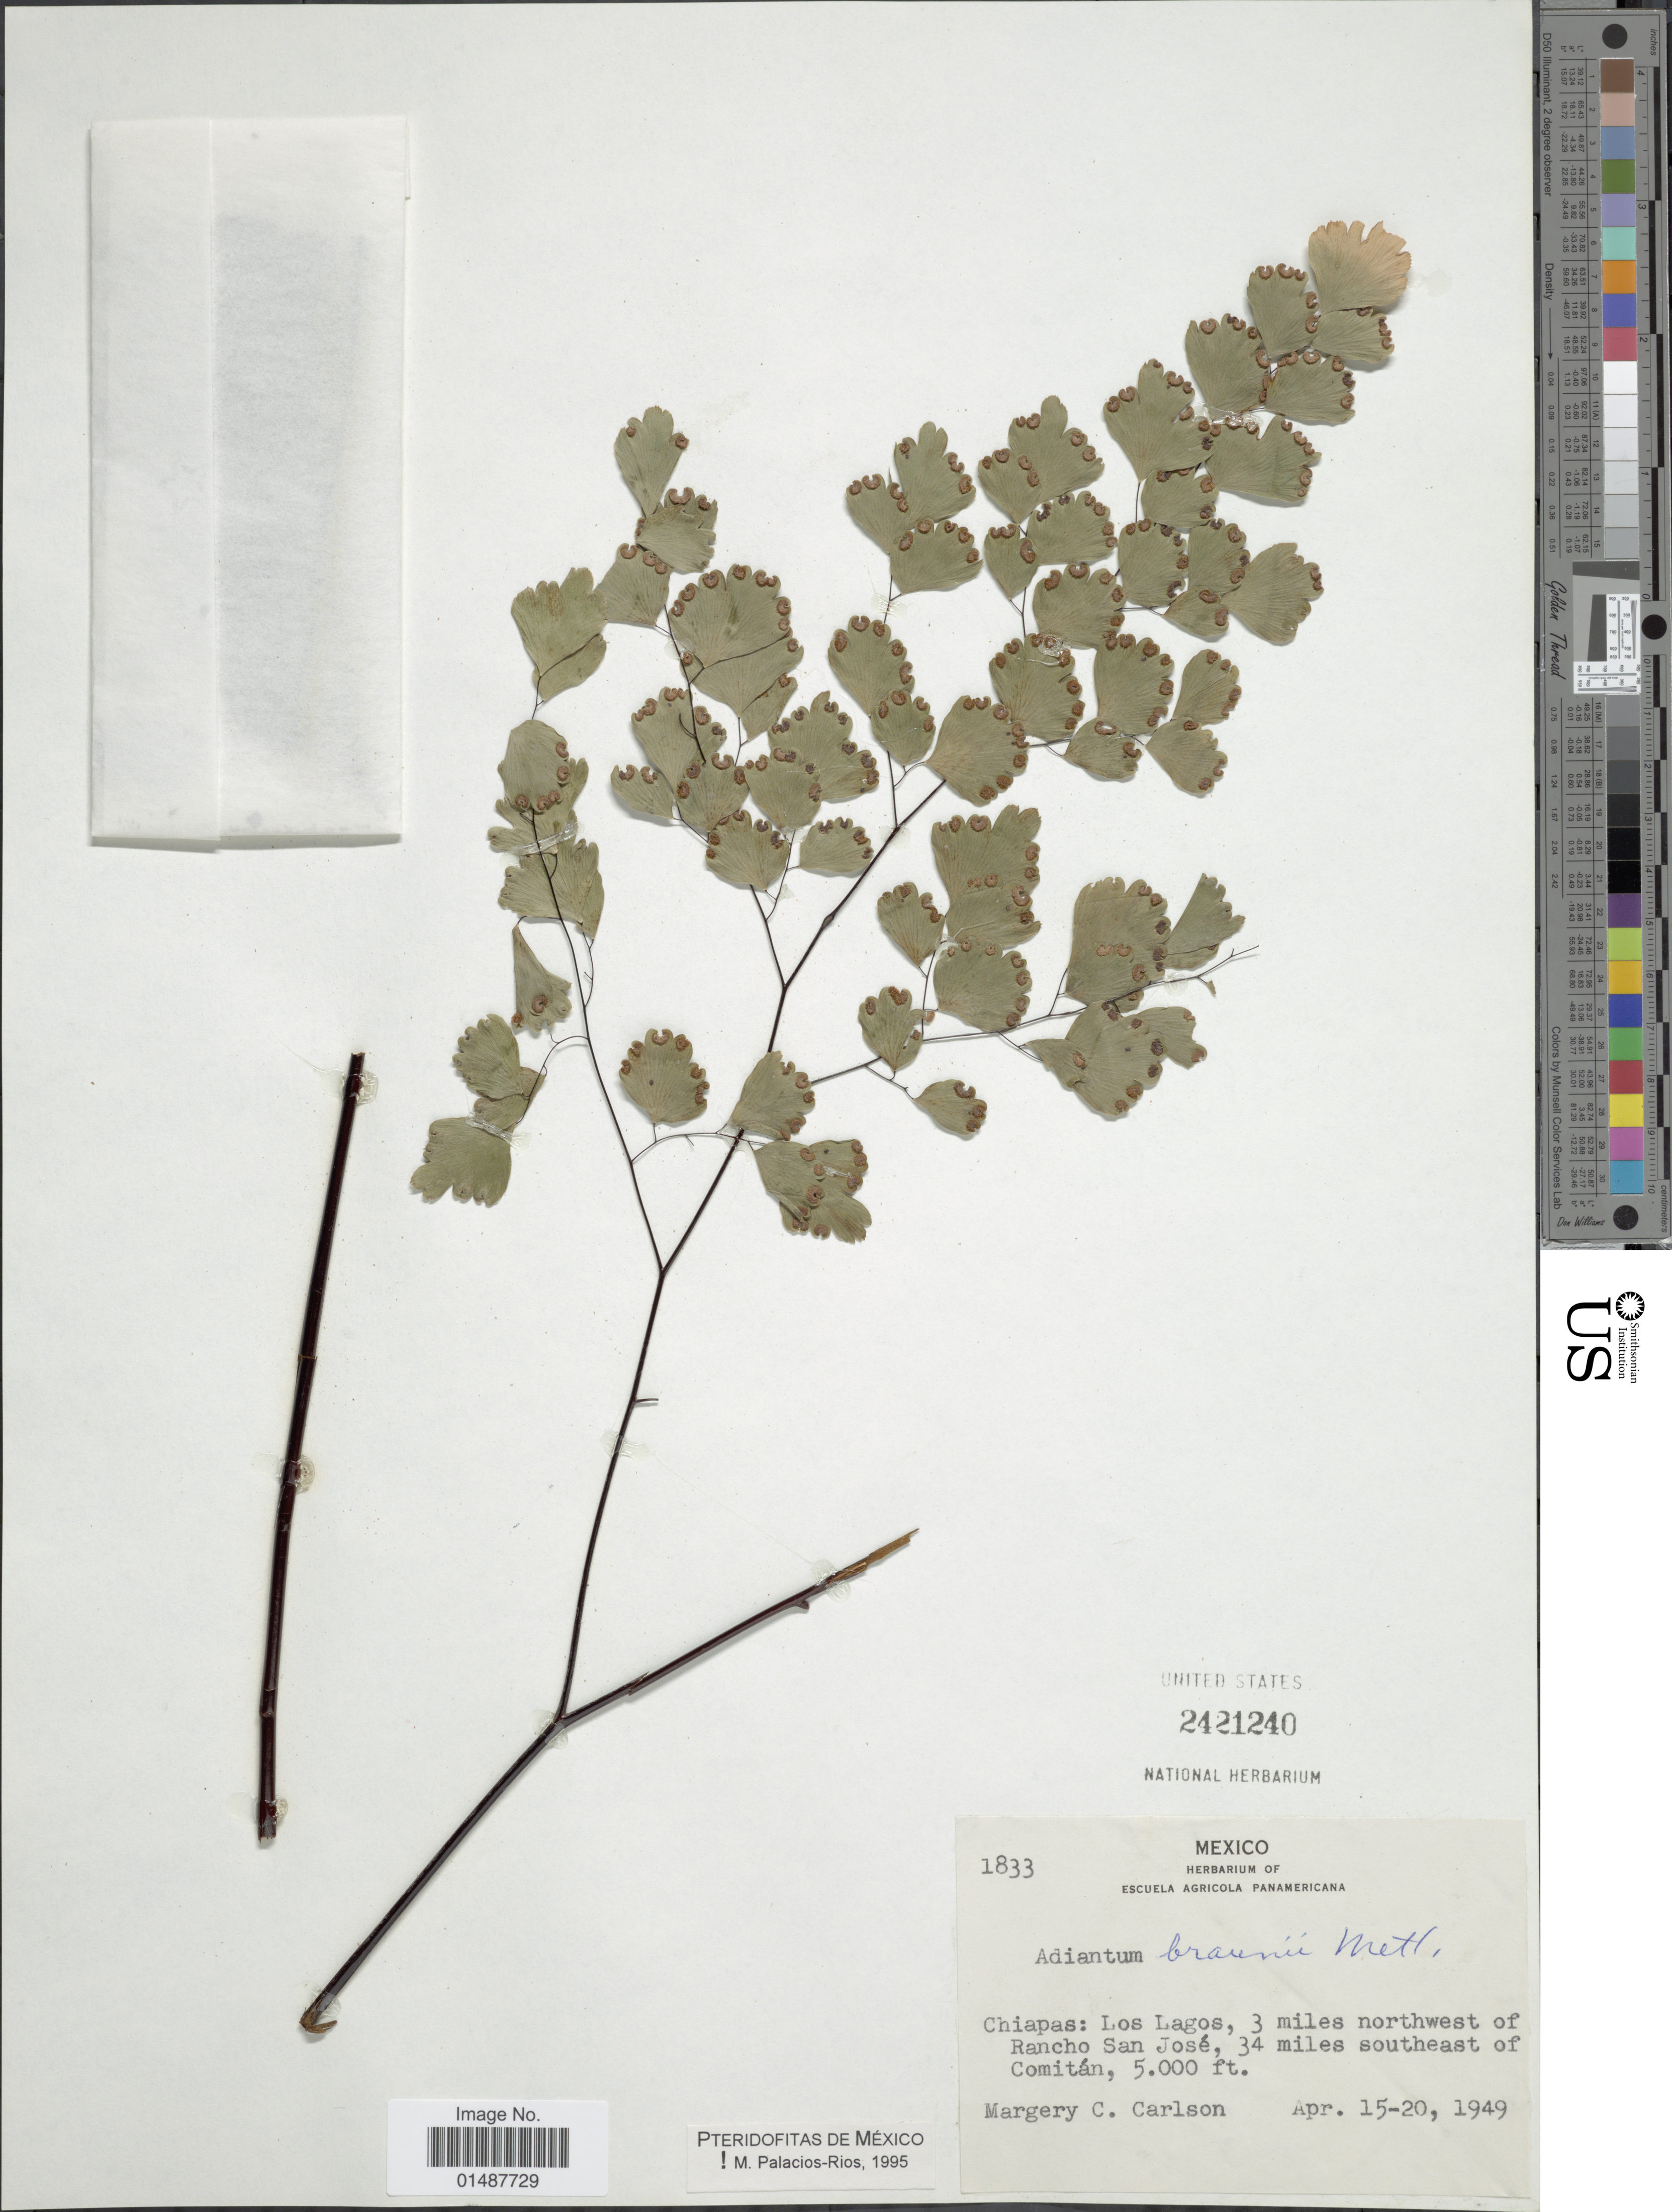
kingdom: Plantae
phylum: Tracheophyta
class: Polypodiopsida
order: Polypodiales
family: Pteridaceae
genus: Adiantum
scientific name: Adiantum braunii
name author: Mett. ex Kuhn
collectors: M. C. Carlson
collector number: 1833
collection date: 1949-04-15/1949-04-20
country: Mexico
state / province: Chiapas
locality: Los Lagos, 3 miles northwest of Rancho San Jose, 34 miles southeast of Comitan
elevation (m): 1524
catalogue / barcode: US 2421240